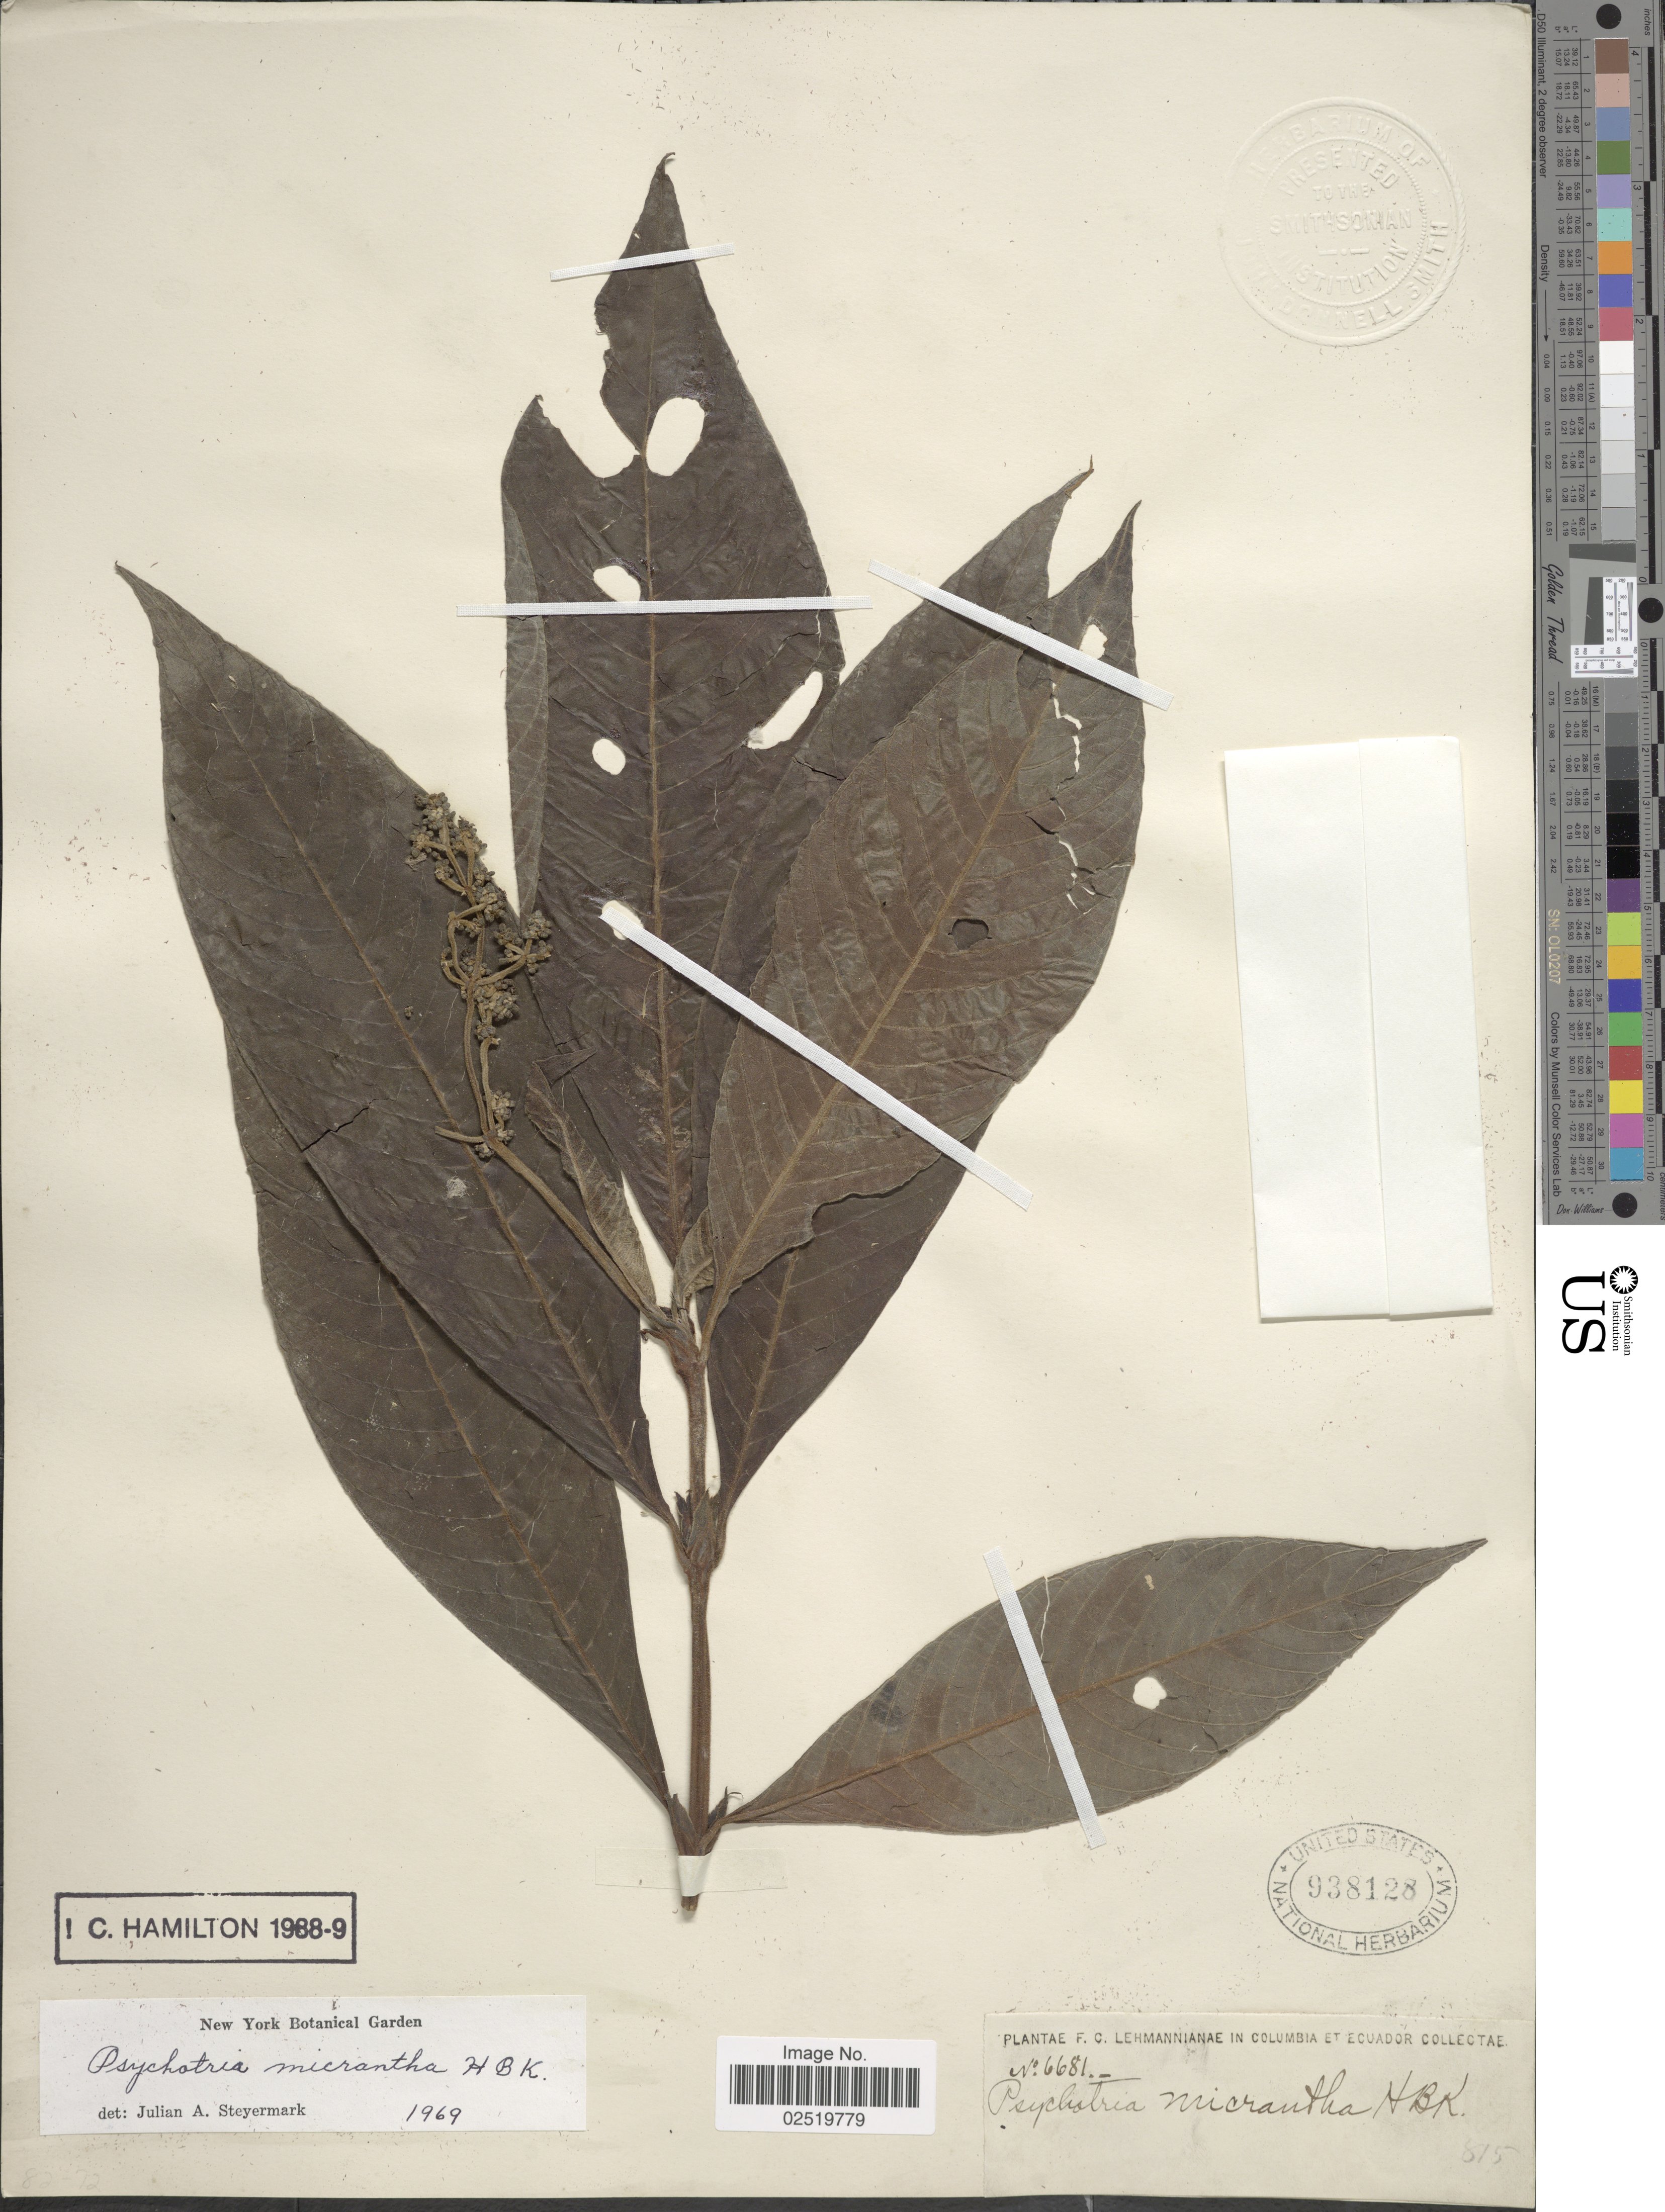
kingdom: Plantae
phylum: Tracheophyta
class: Magnoliopsida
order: Gentianales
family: Rubiaceae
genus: Psychotria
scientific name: Psychotria micrantha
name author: Kunth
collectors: F. C. Lehmann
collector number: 6681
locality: Columbia et Ecuador collectae.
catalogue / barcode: US 938128